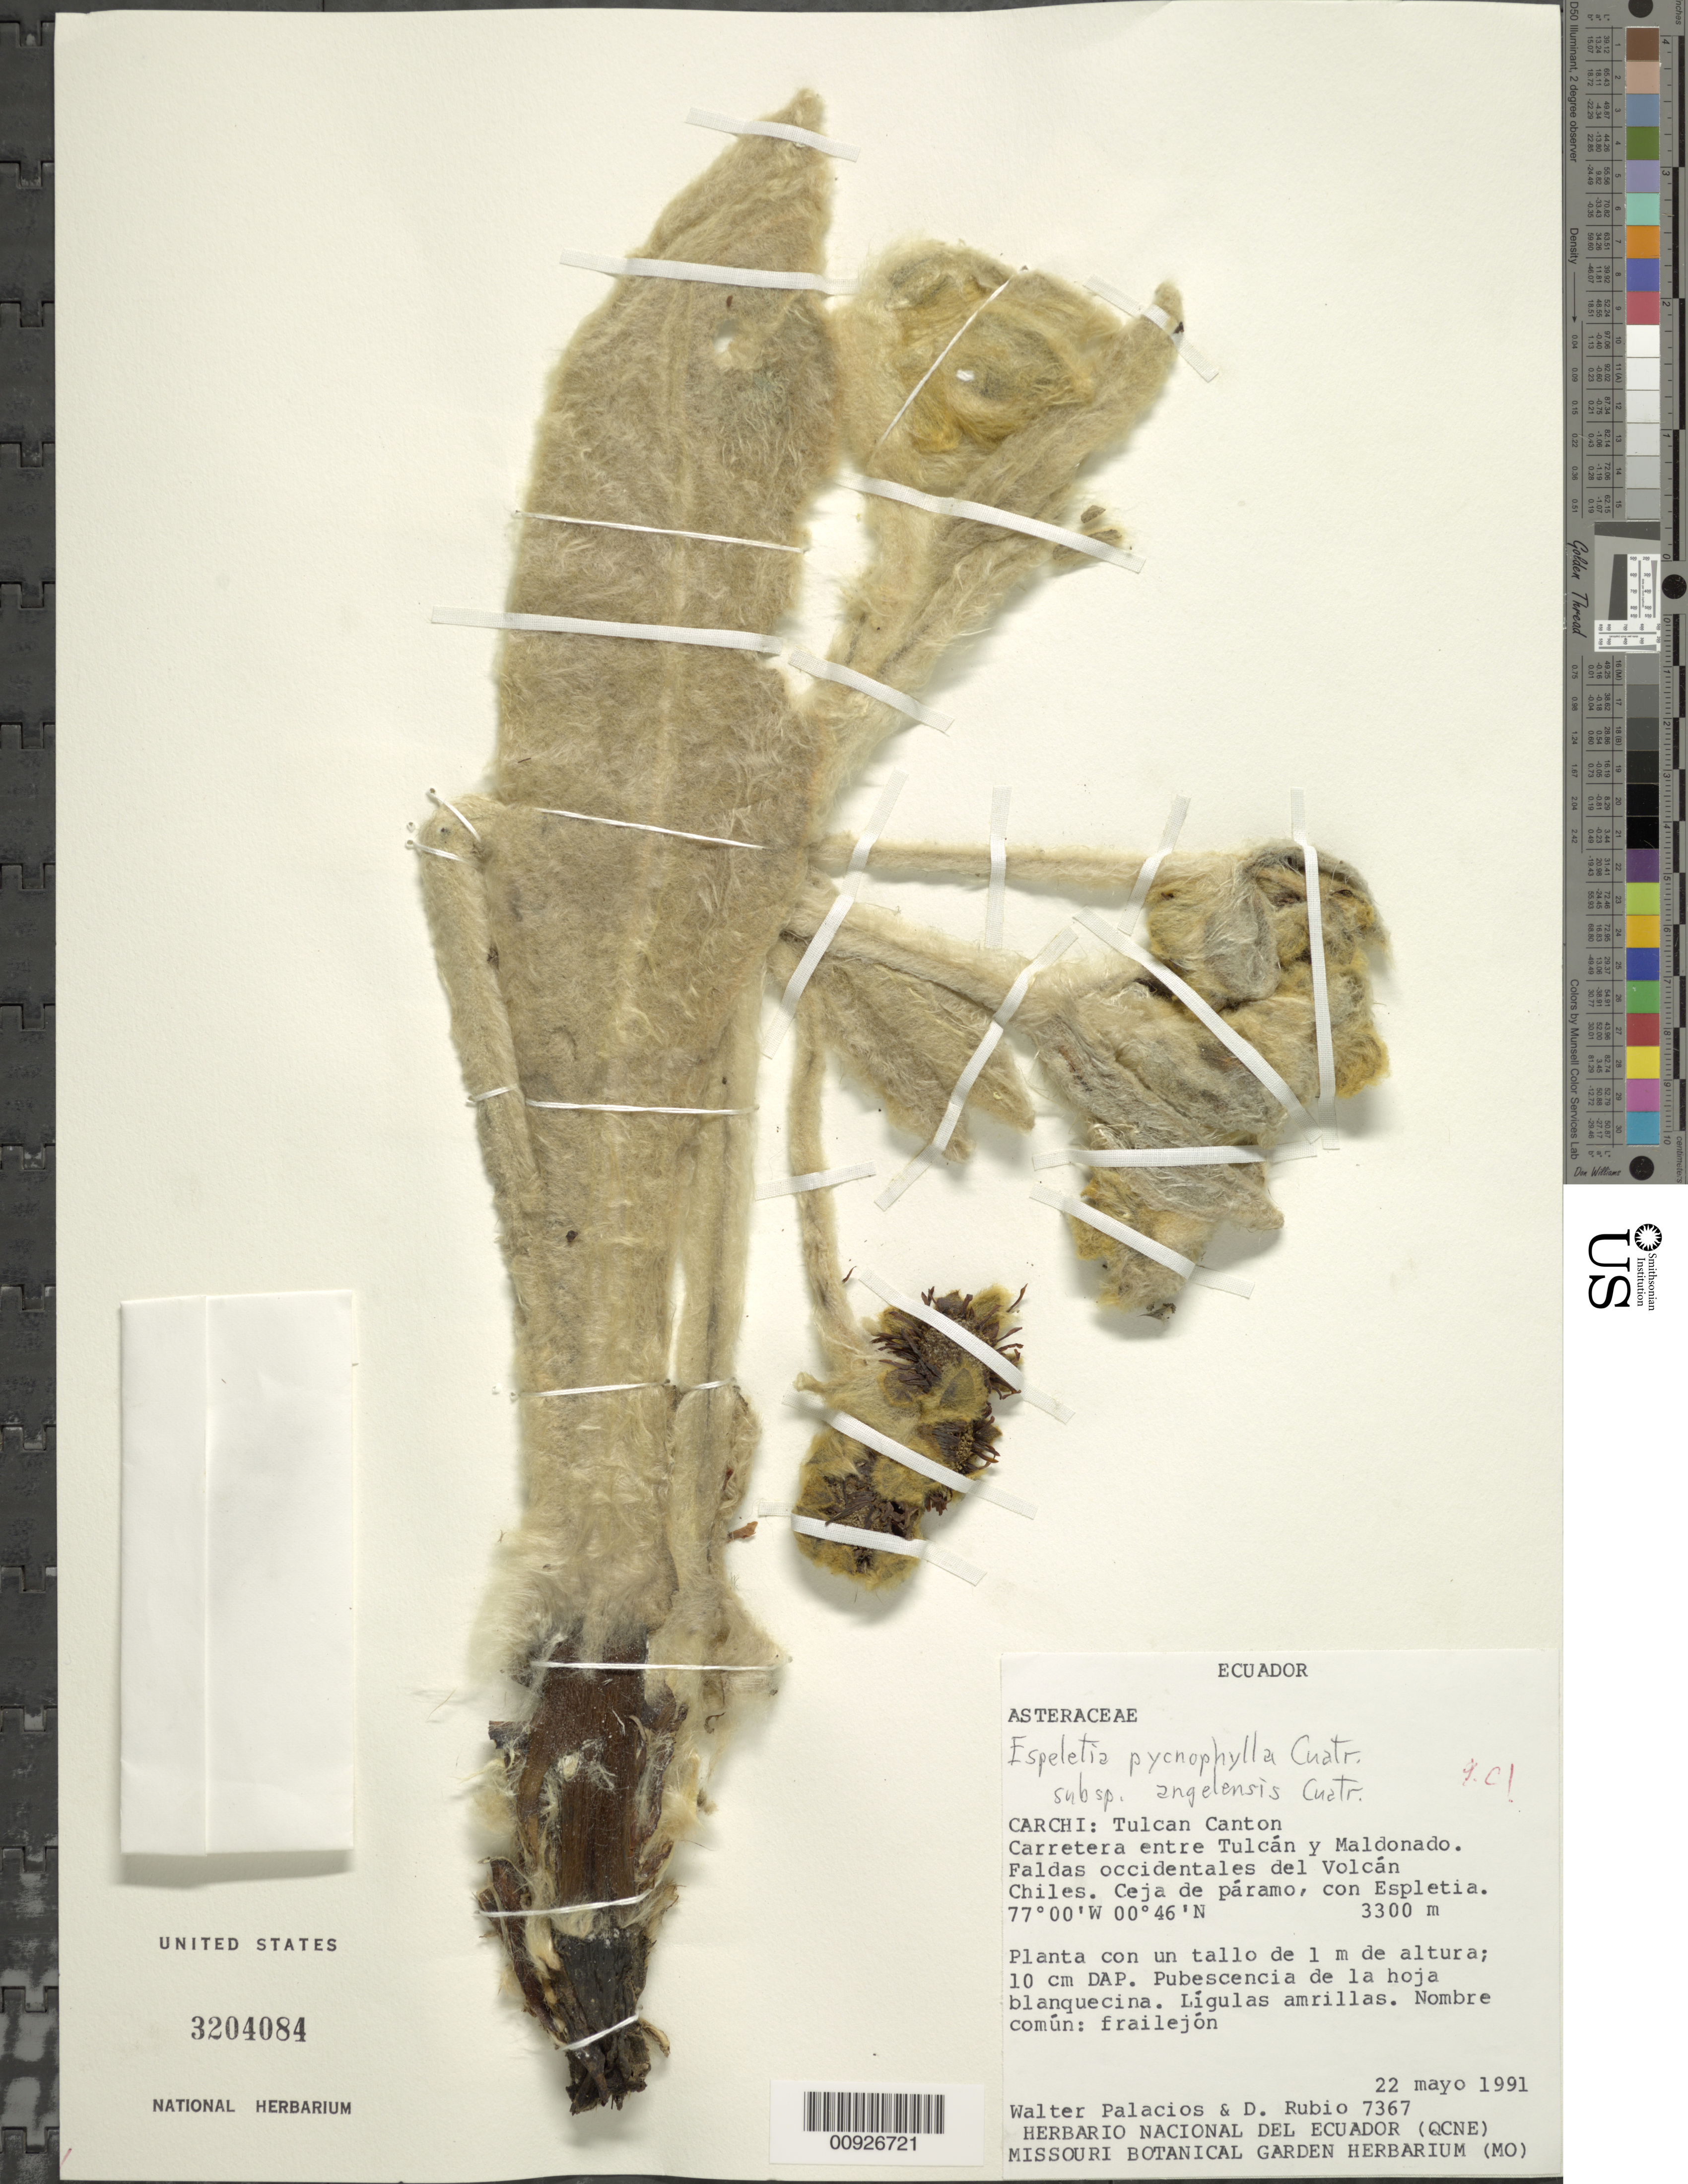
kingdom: Plantae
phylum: Tracheophyta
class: Magnoliopsida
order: Asterales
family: Asteraceae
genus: Espeletia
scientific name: Espeletia pycnophylla subsp. angelensis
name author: Cuatrec.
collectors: W. Palacios & D. Rubio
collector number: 7367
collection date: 1991-05-22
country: Ecuador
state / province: Carchi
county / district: Tulcán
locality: Carretera entre Tulcán y Maldonado.Faldas occidentales del Volcán Chiles. Ceja de páramo, con Espeletia.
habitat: Ceja de páramo.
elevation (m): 3300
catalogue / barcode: US 3204084